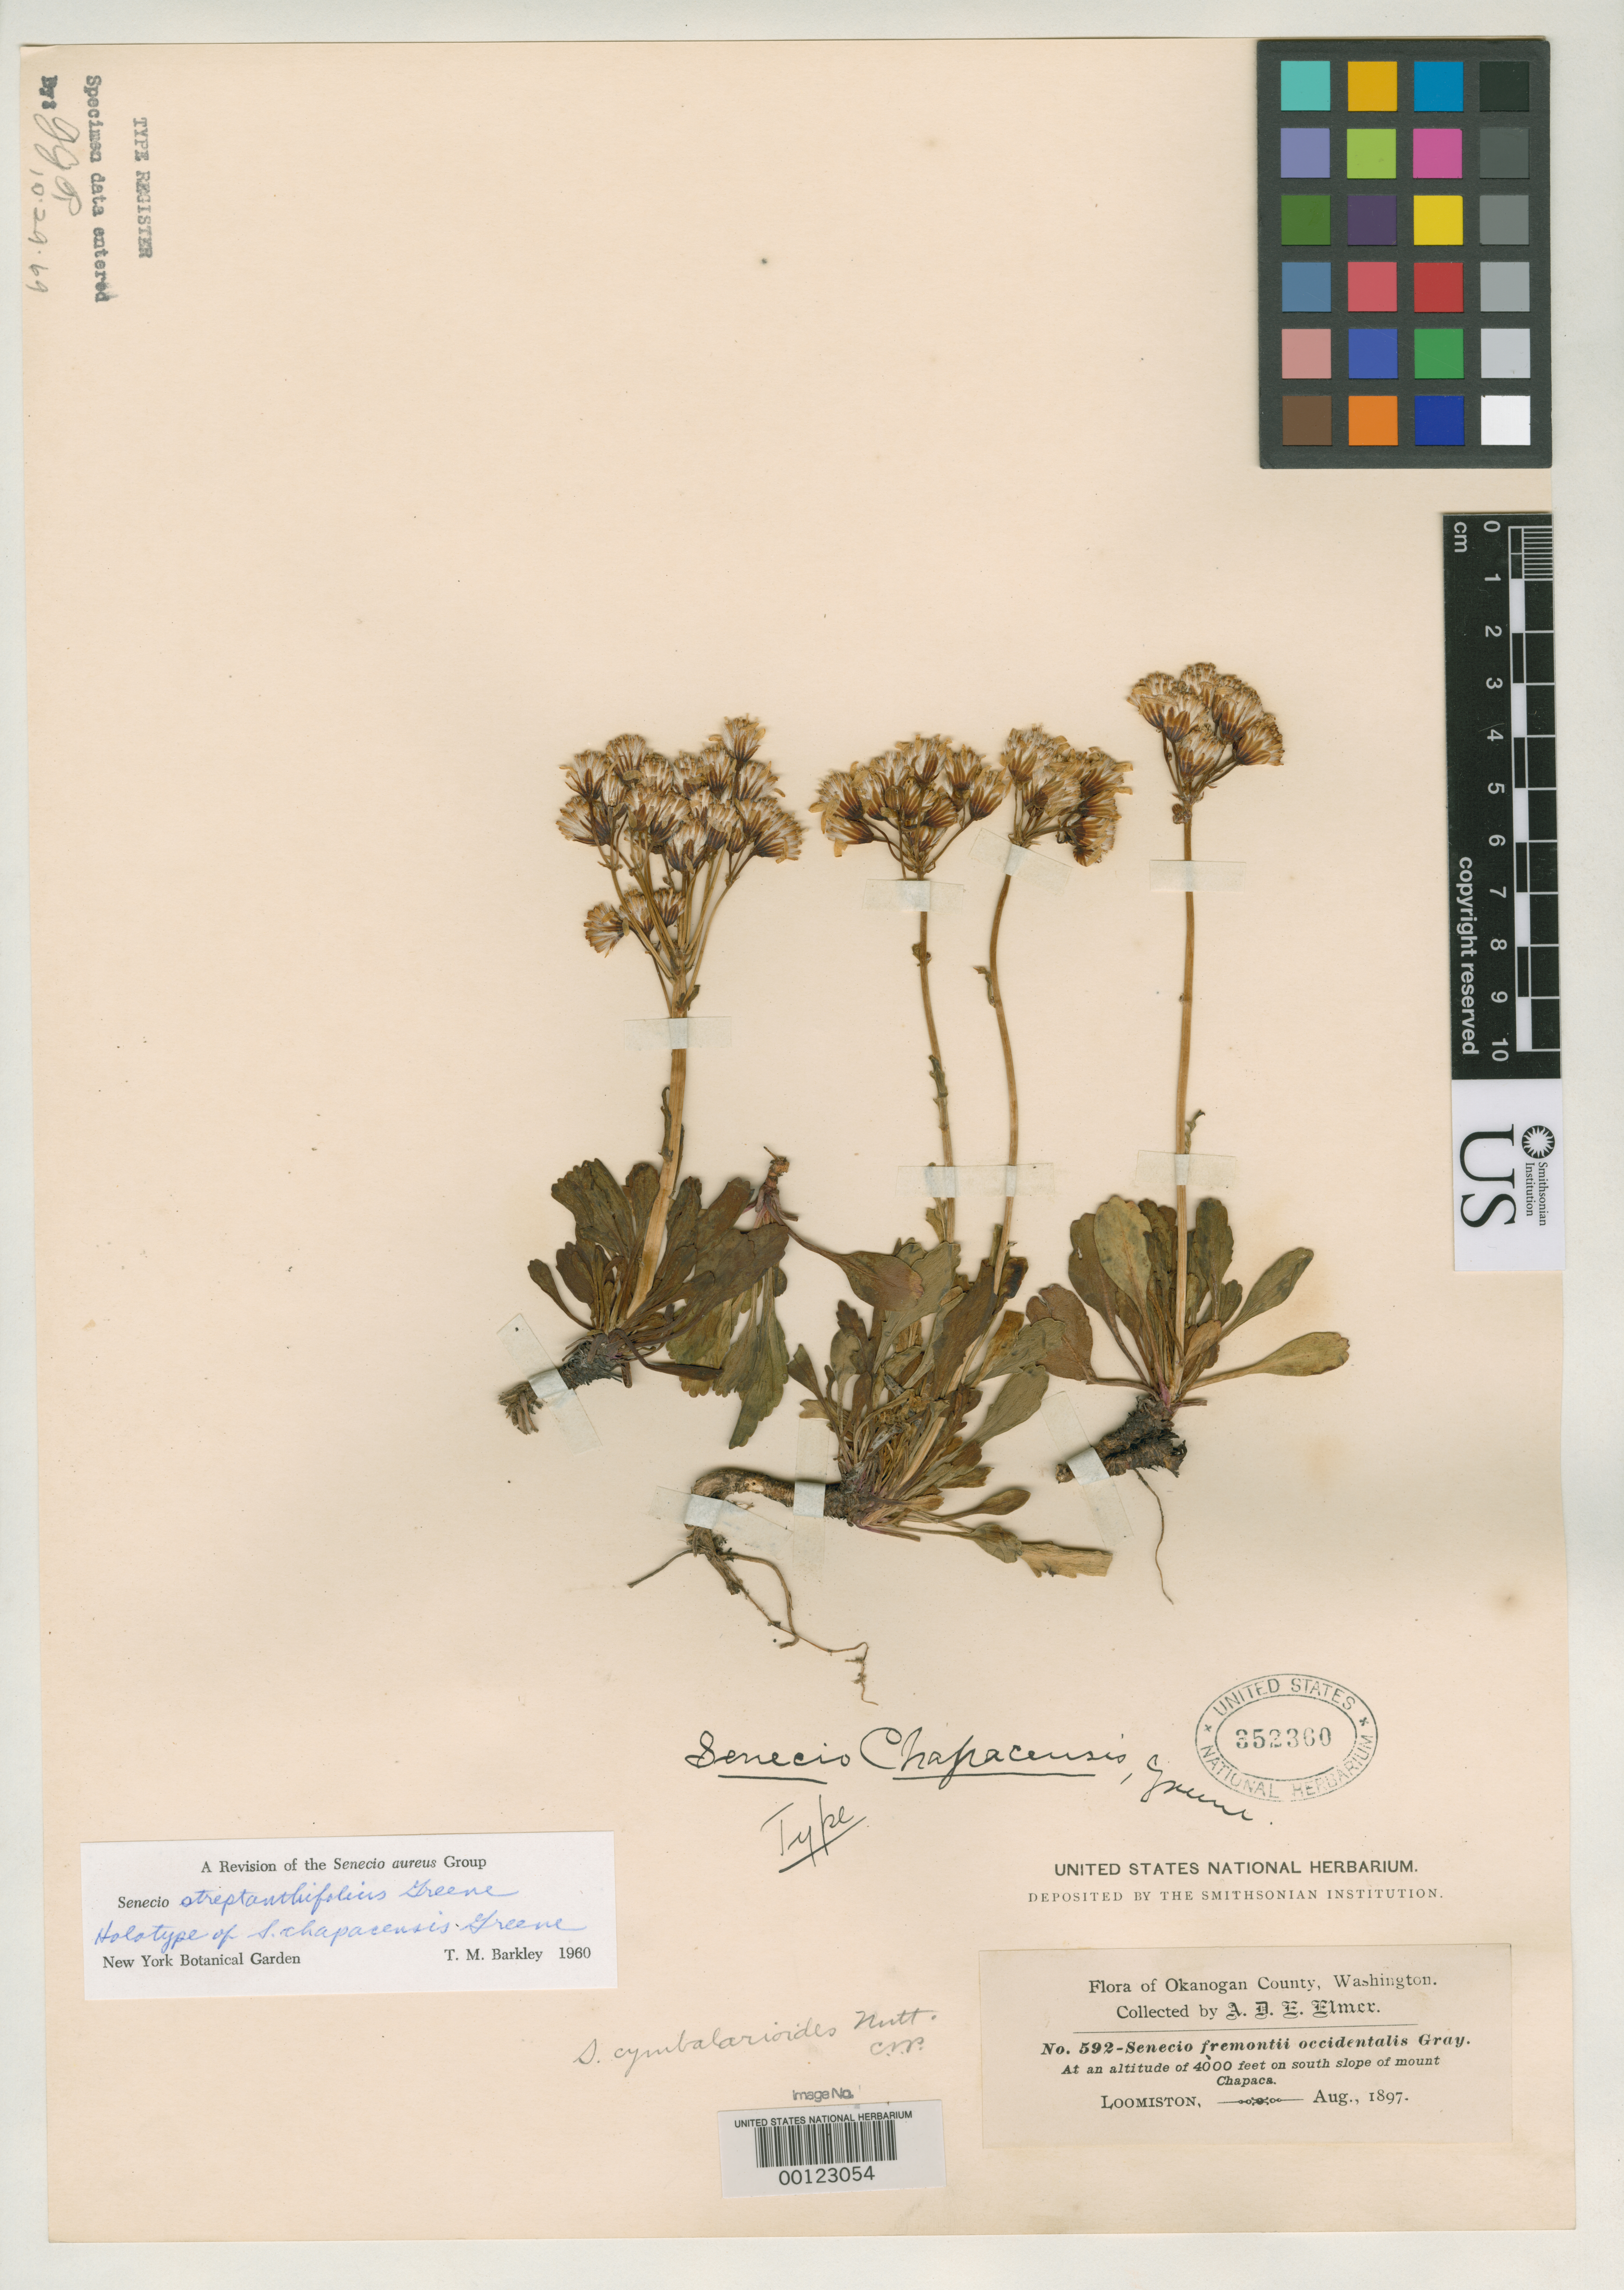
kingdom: Plantae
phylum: Tracheophyta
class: Magnoliopsida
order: Asterales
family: Asteraceae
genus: Senecio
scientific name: Senecio chapacensis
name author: Greene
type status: Holotype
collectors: A. D. E. Elmer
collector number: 592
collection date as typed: Aug 1897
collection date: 1897-08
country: United States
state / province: Washington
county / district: Okanogan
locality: Loomiston.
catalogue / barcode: US 352360